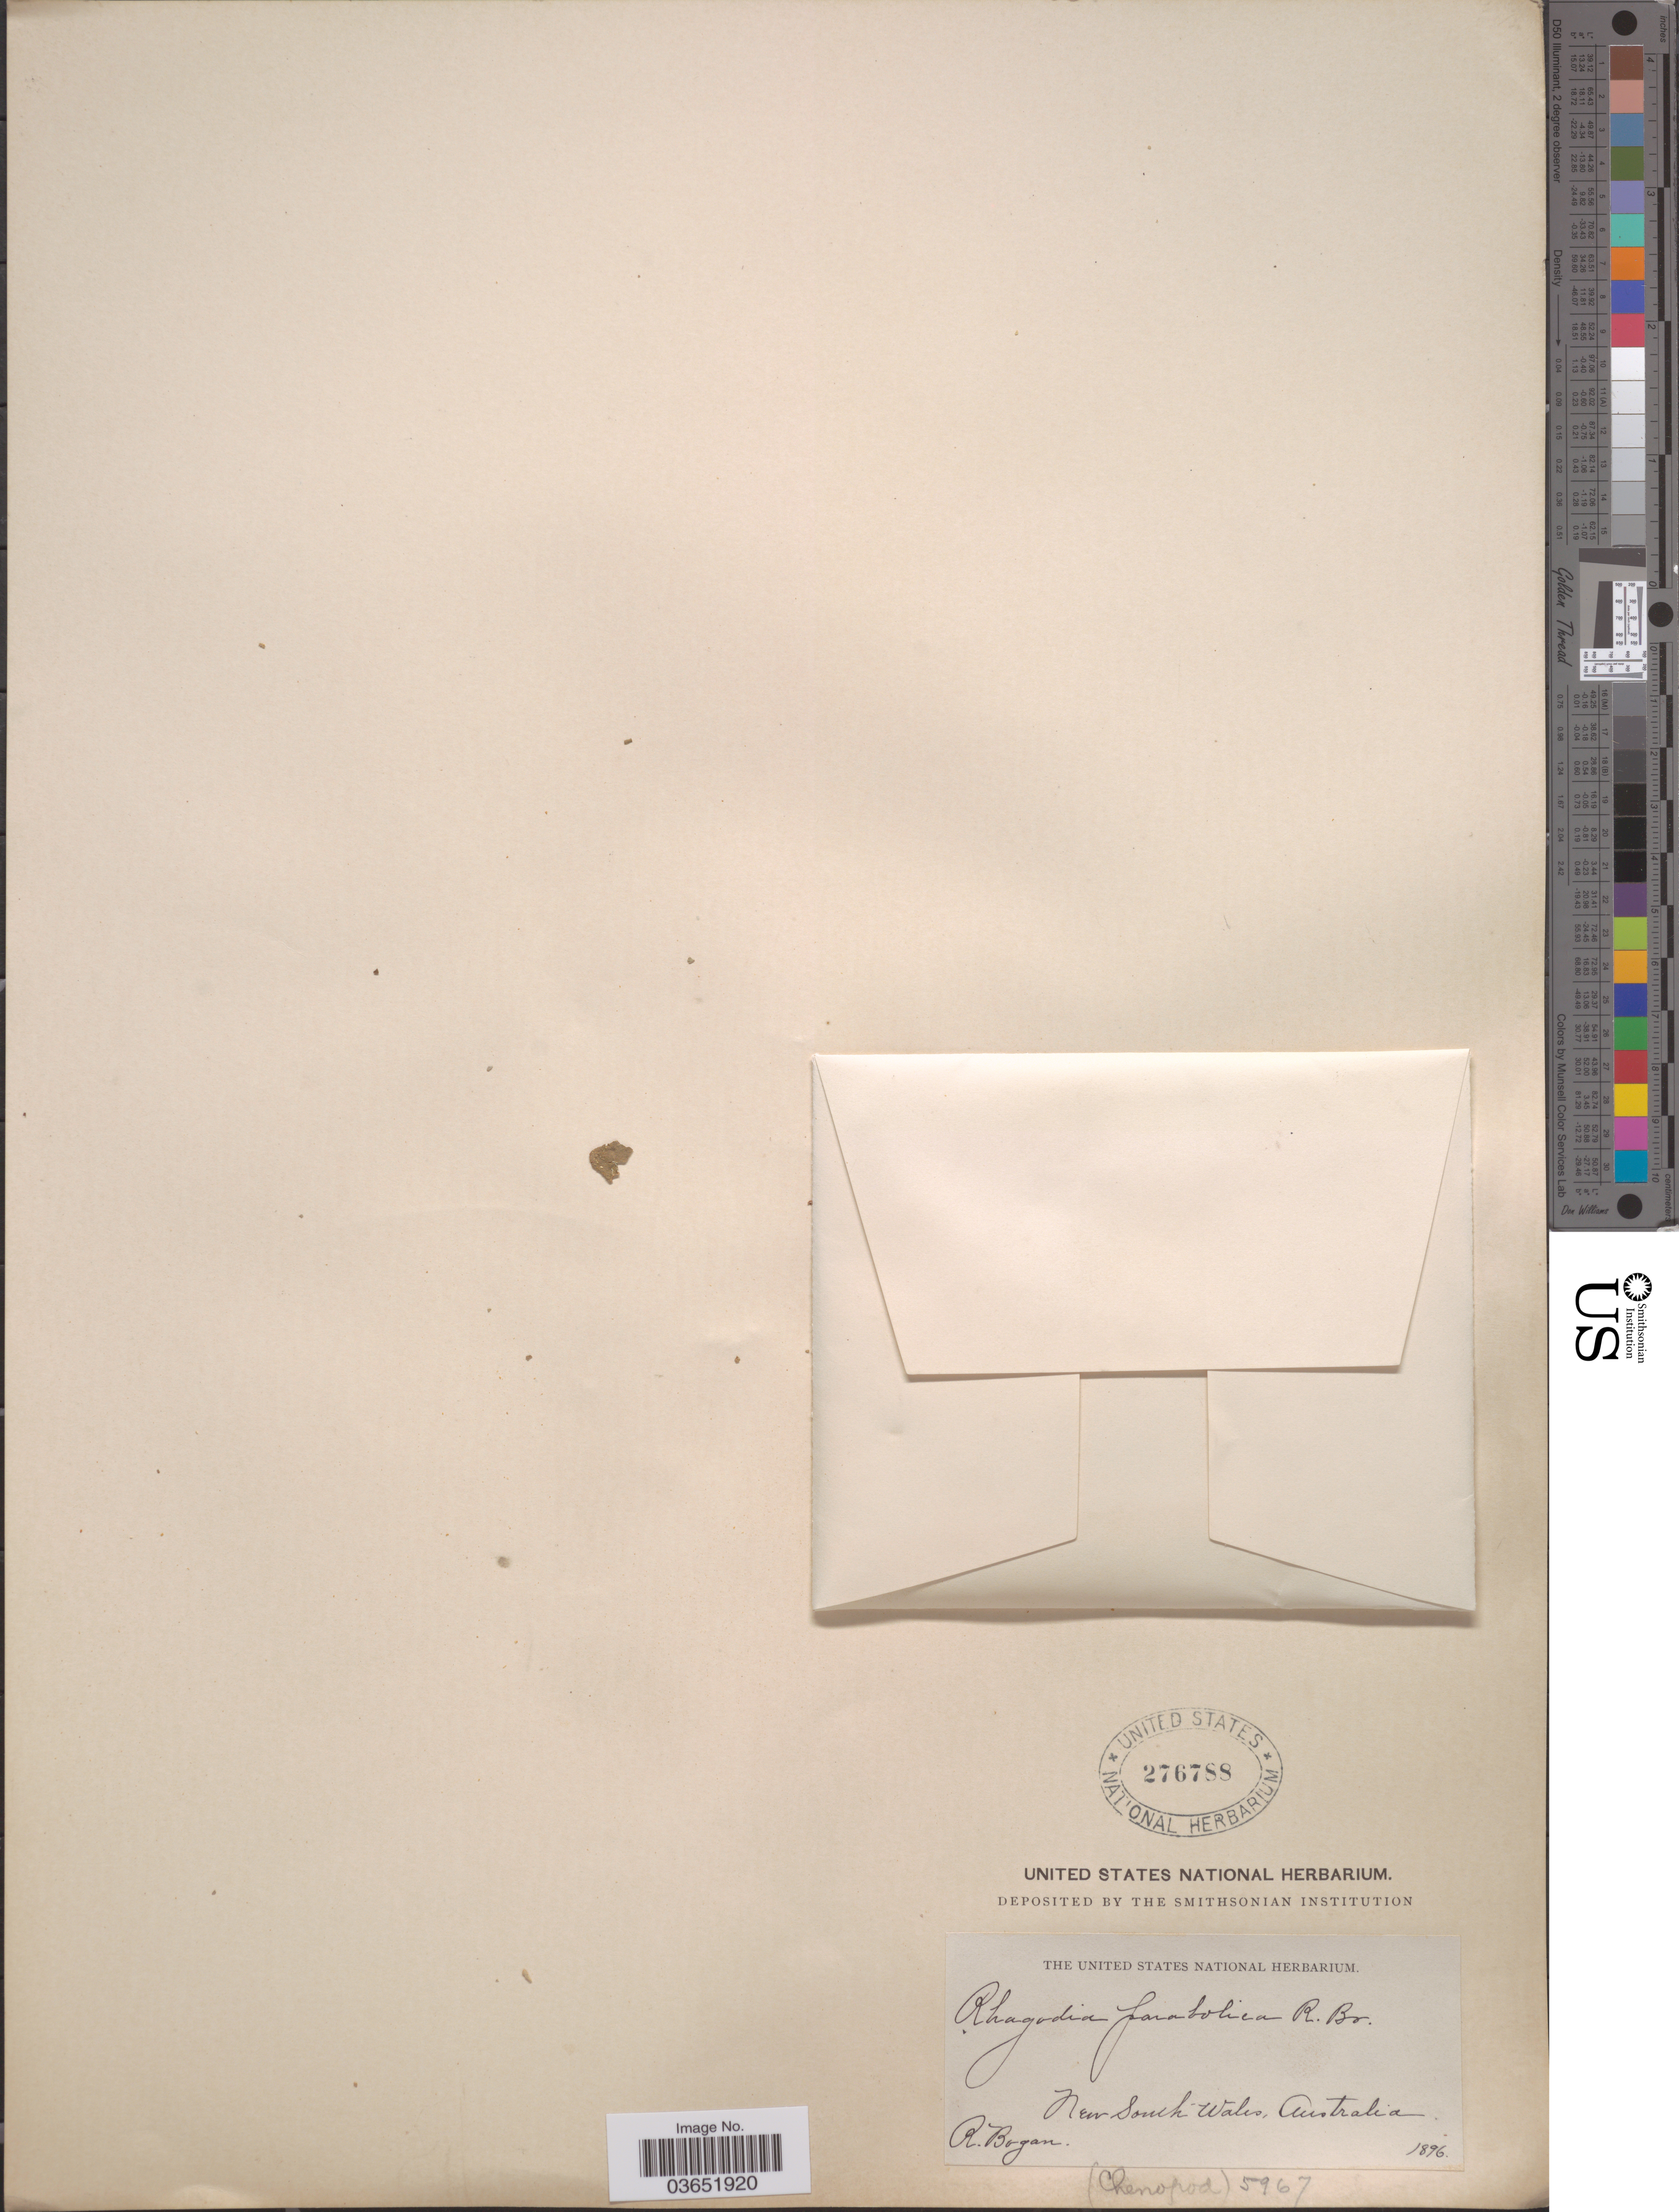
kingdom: Plantae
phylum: Tracheophyta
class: Magnoliopsida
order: Caryophyllales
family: Amaranthaceae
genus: Rhagodia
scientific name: Rhagodia parabolica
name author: R. Br.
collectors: R. Bogan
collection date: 1896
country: Australia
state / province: New South Wales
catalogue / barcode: US 276788